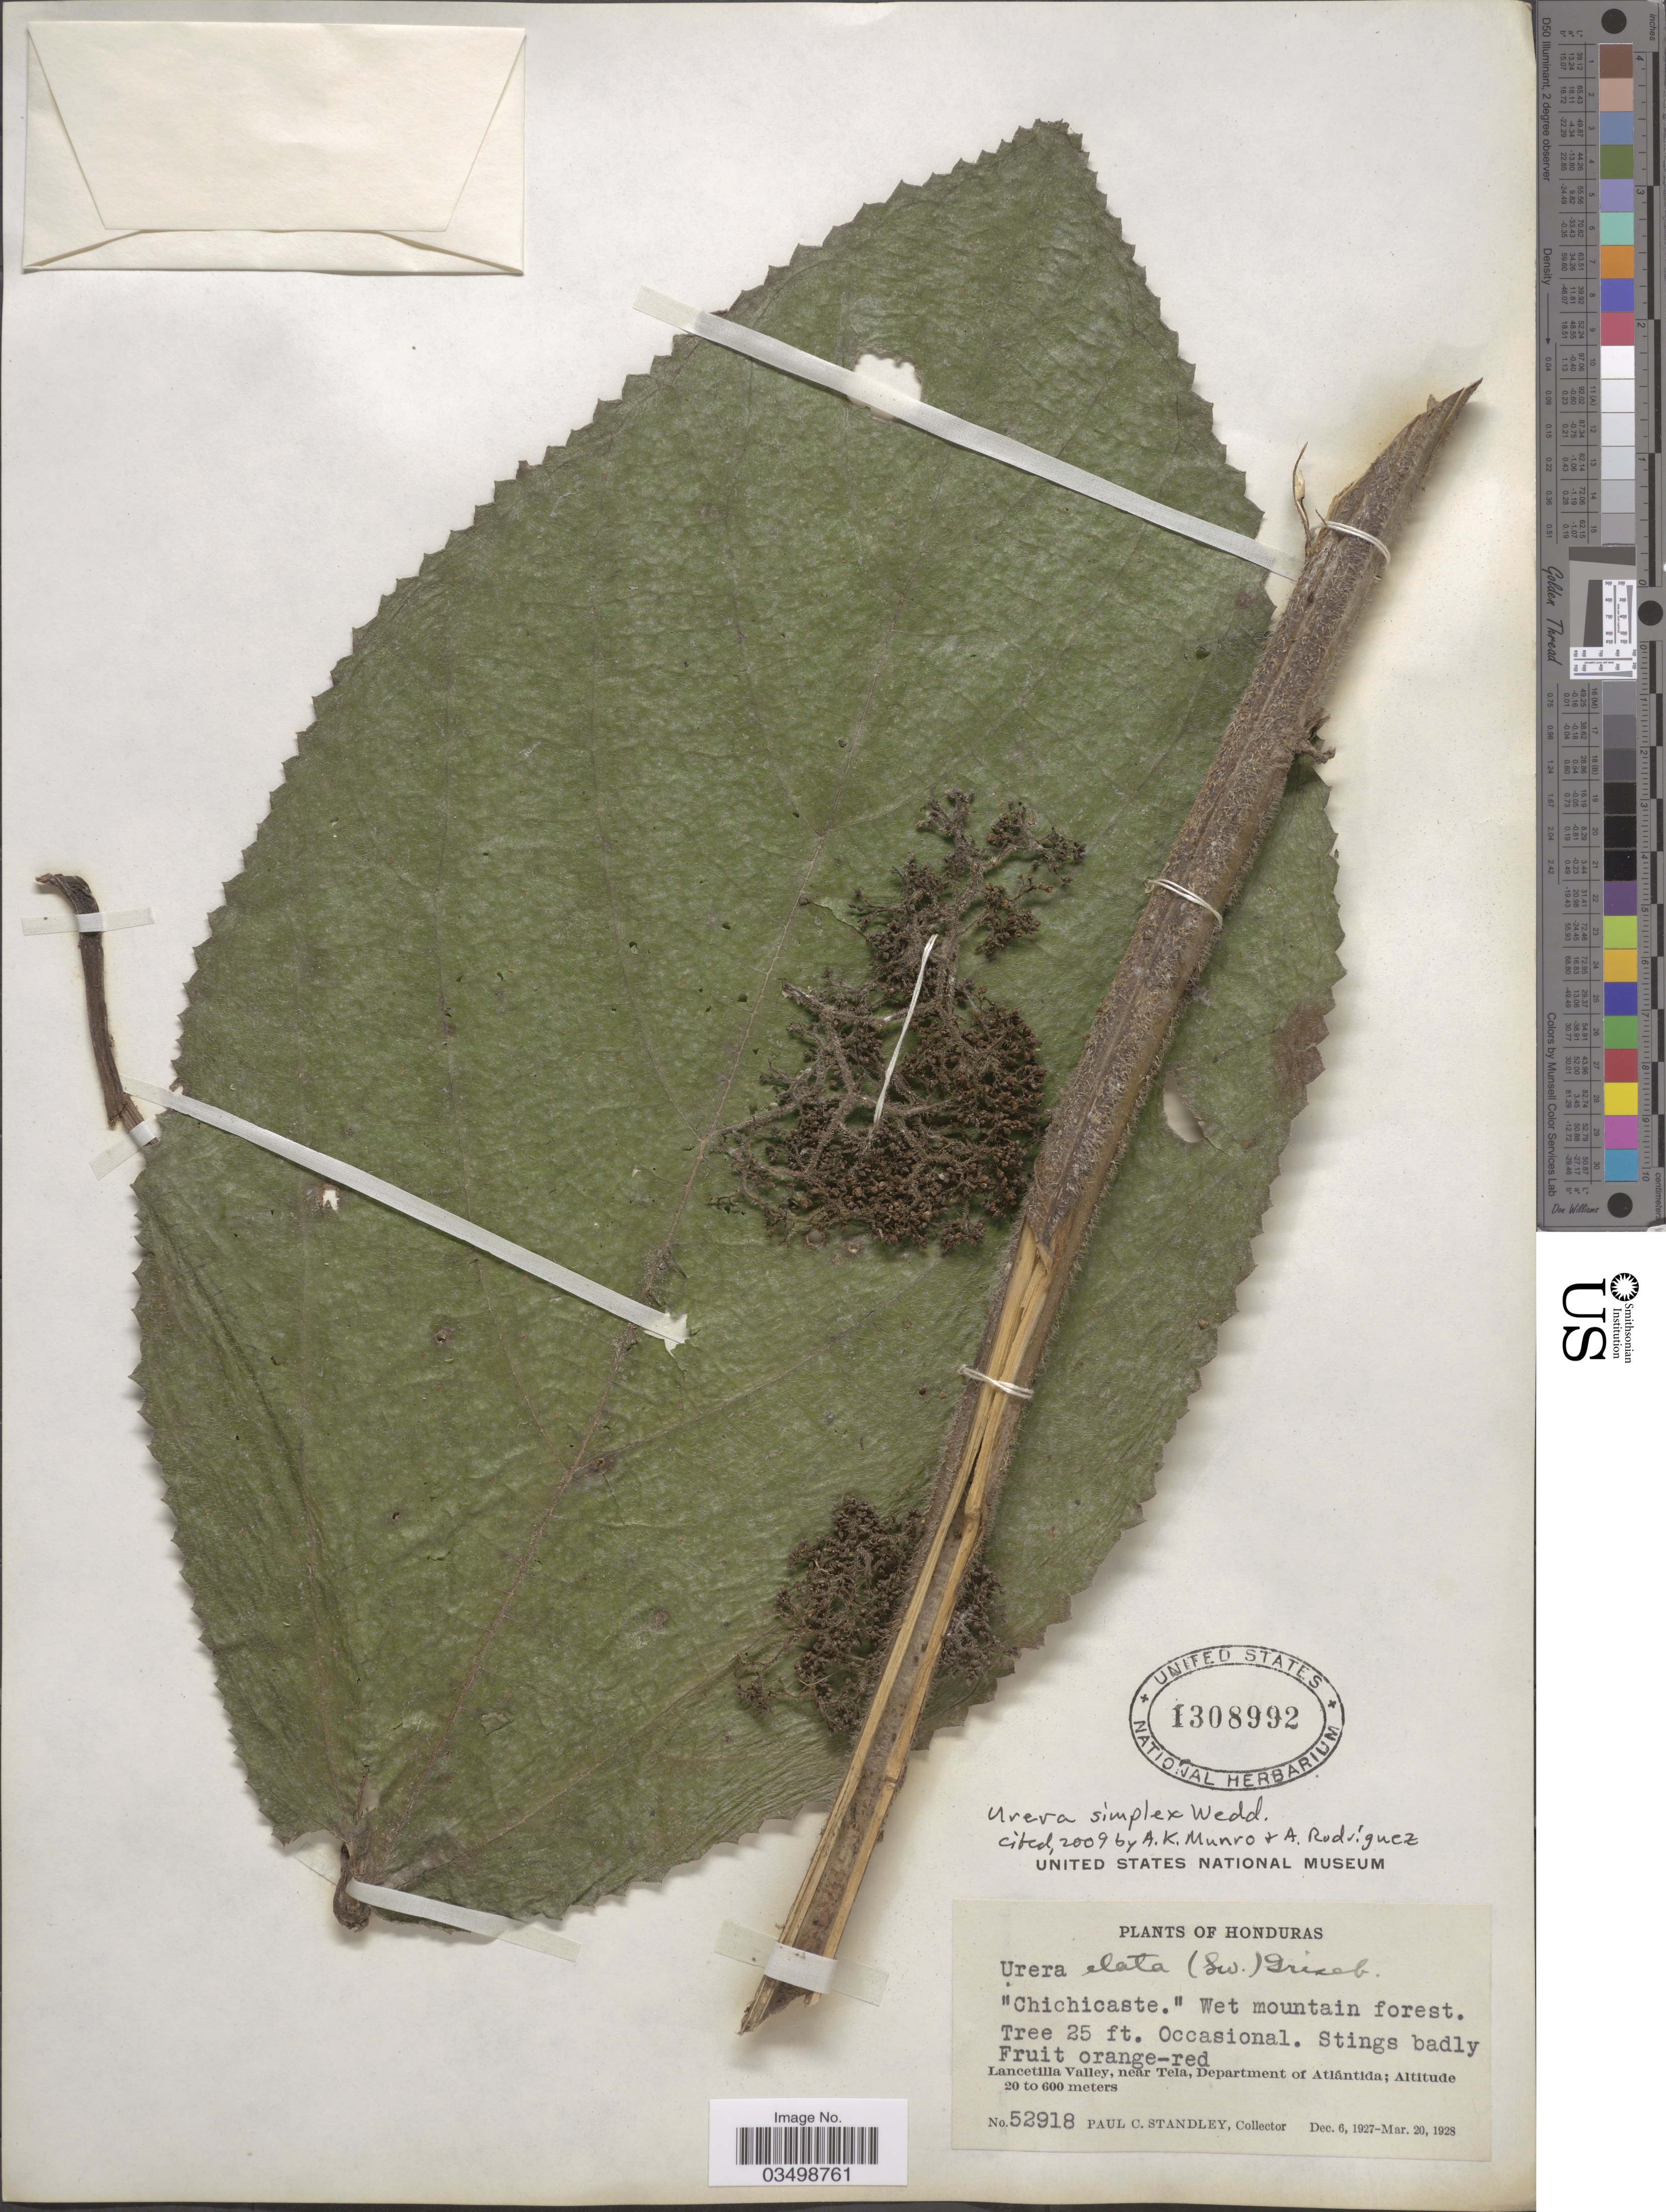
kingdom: Plantae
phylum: Tracheophyta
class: Magnoliopsida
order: Rosales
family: Urticaceae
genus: Urera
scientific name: Urera simplex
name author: Wedd.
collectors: P. C. Standley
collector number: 52918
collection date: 1927-12-06/1928-03-20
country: Honduras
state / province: Atlantida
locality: Lancetilla Valley, near Tela, Department of Atlántida.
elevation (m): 20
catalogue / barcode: US 1308992